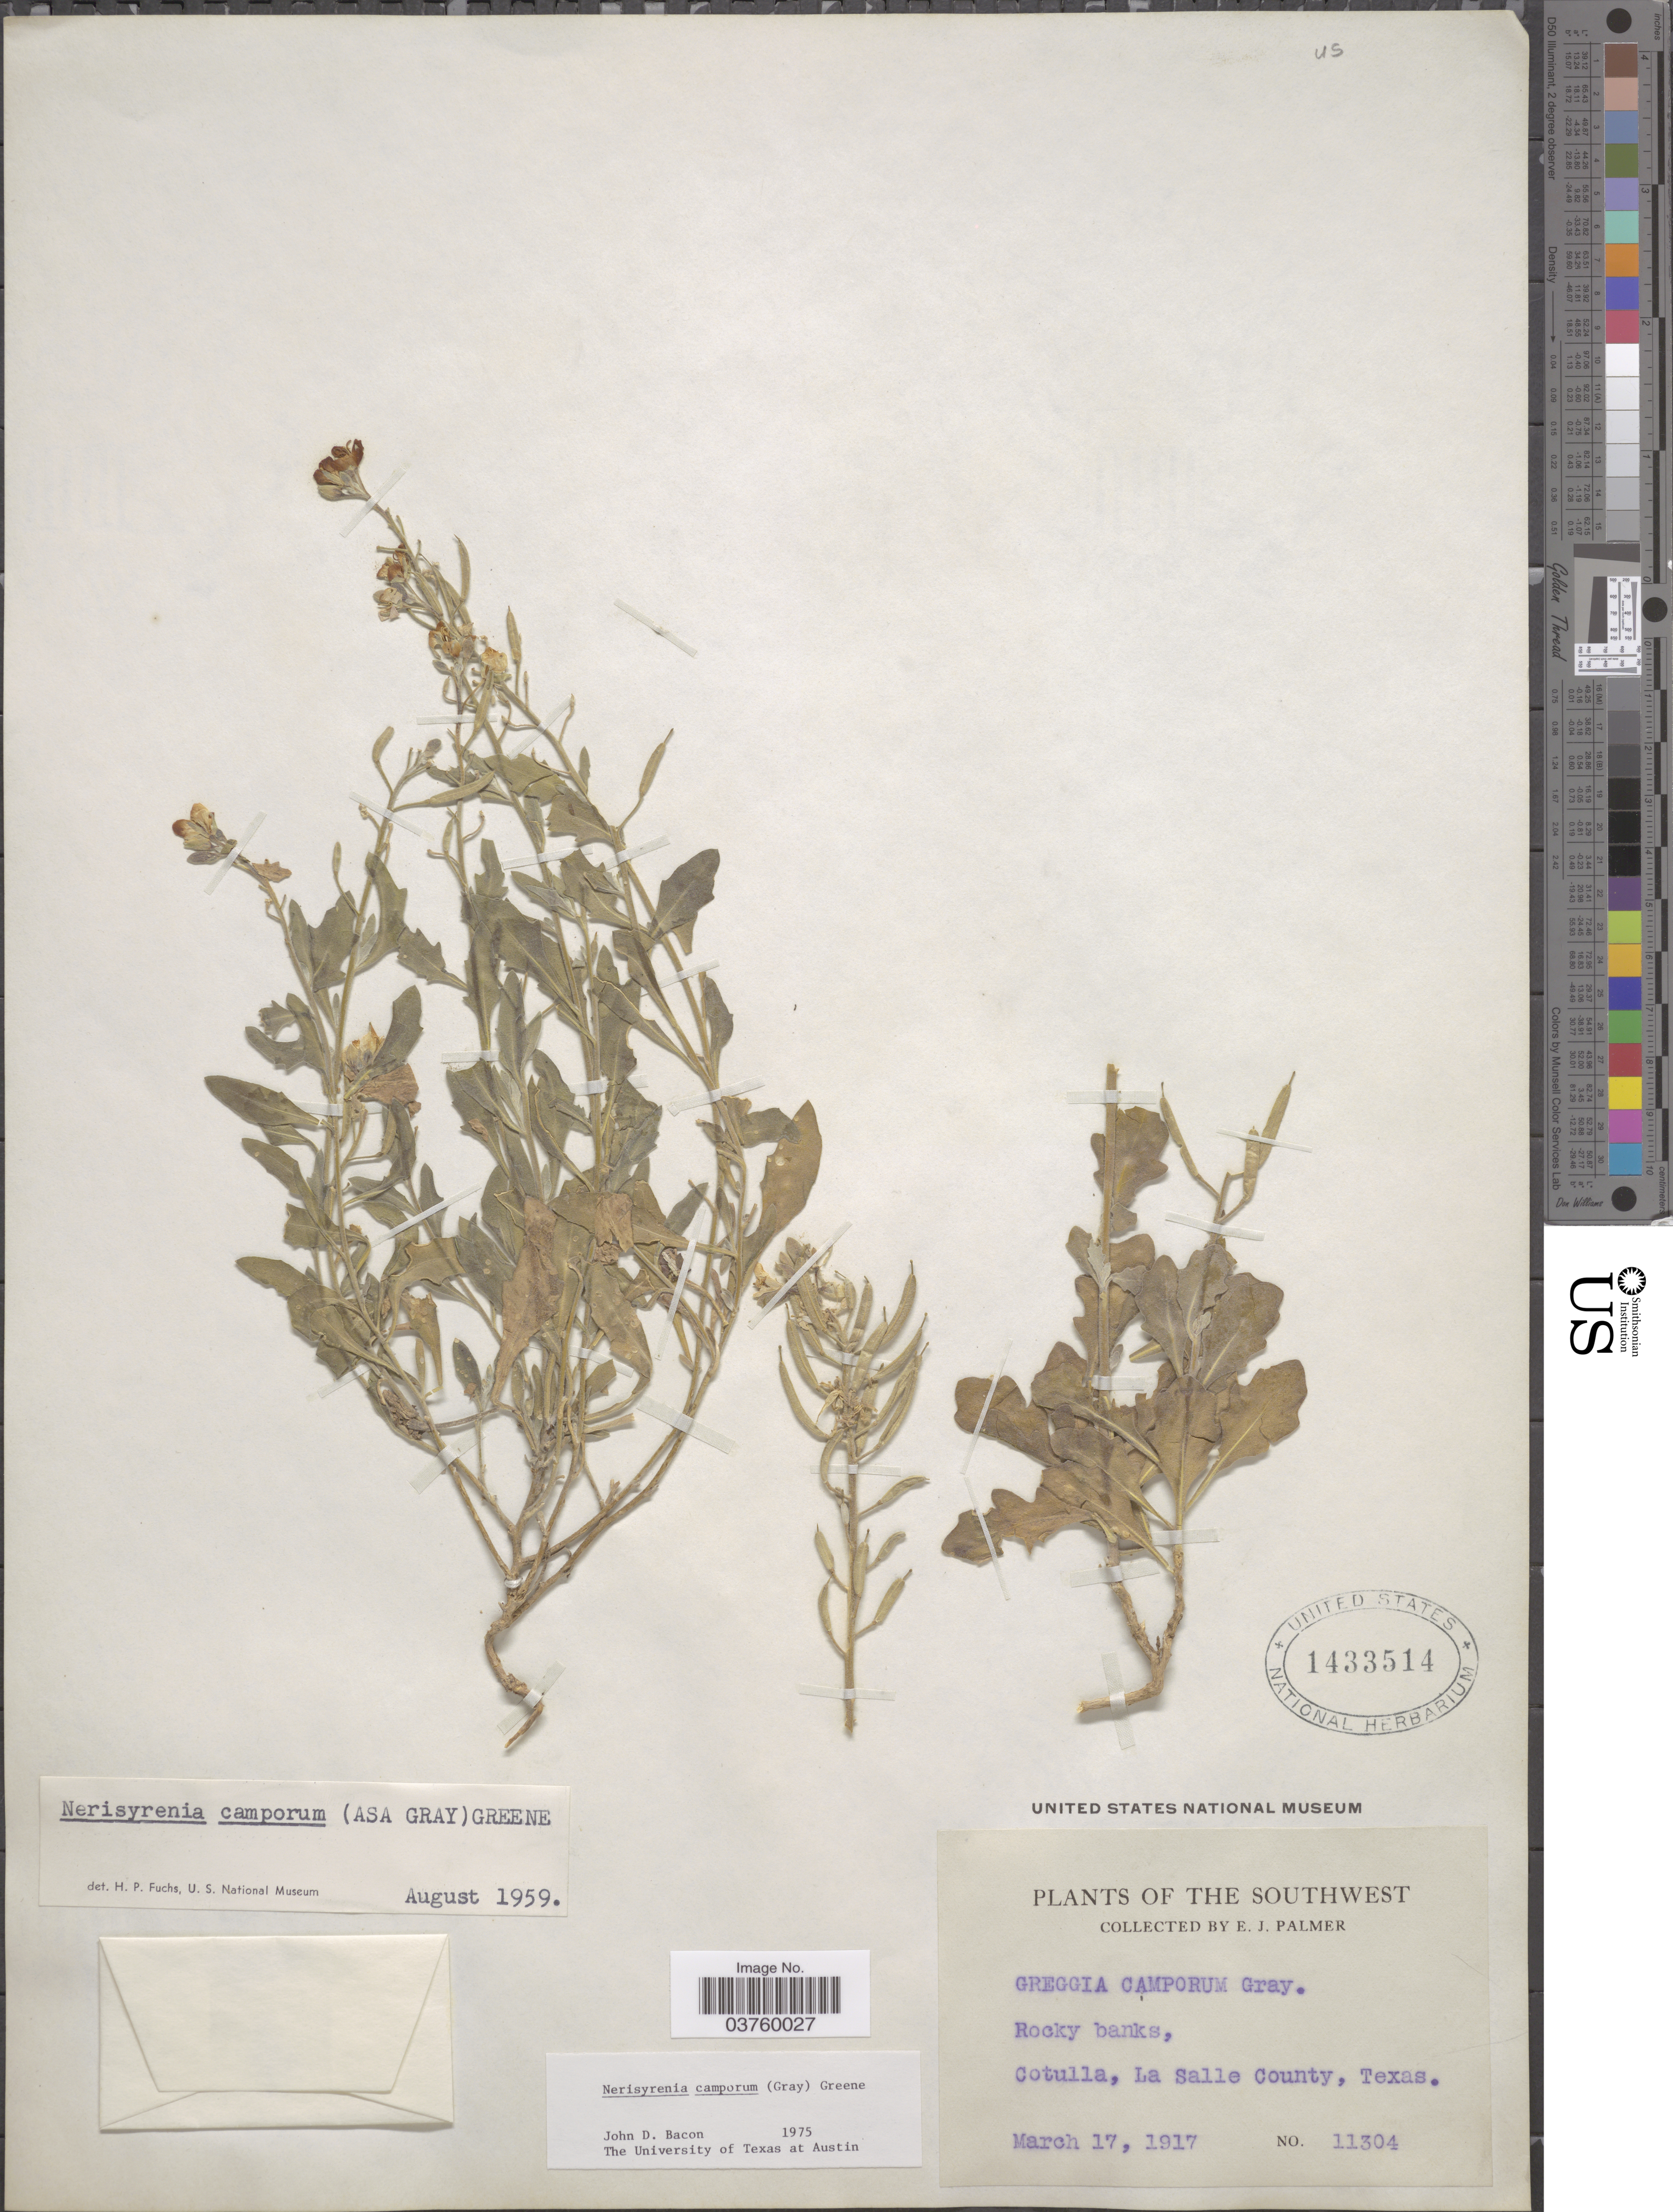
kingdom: Plantae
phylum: Tracheophyta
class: Magnoliopsida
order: Brassicales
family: Brassicaceae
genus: Nerisyrenia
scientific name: Nerisyrenia camporum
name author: (A. Gray) Greene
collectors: E. J. Palmer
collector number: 11304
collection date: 1917-03-17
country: United States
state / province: Texas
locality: The Southwest. Rocky banks, Cotulla, La Salle County.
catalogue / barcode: US 1433514